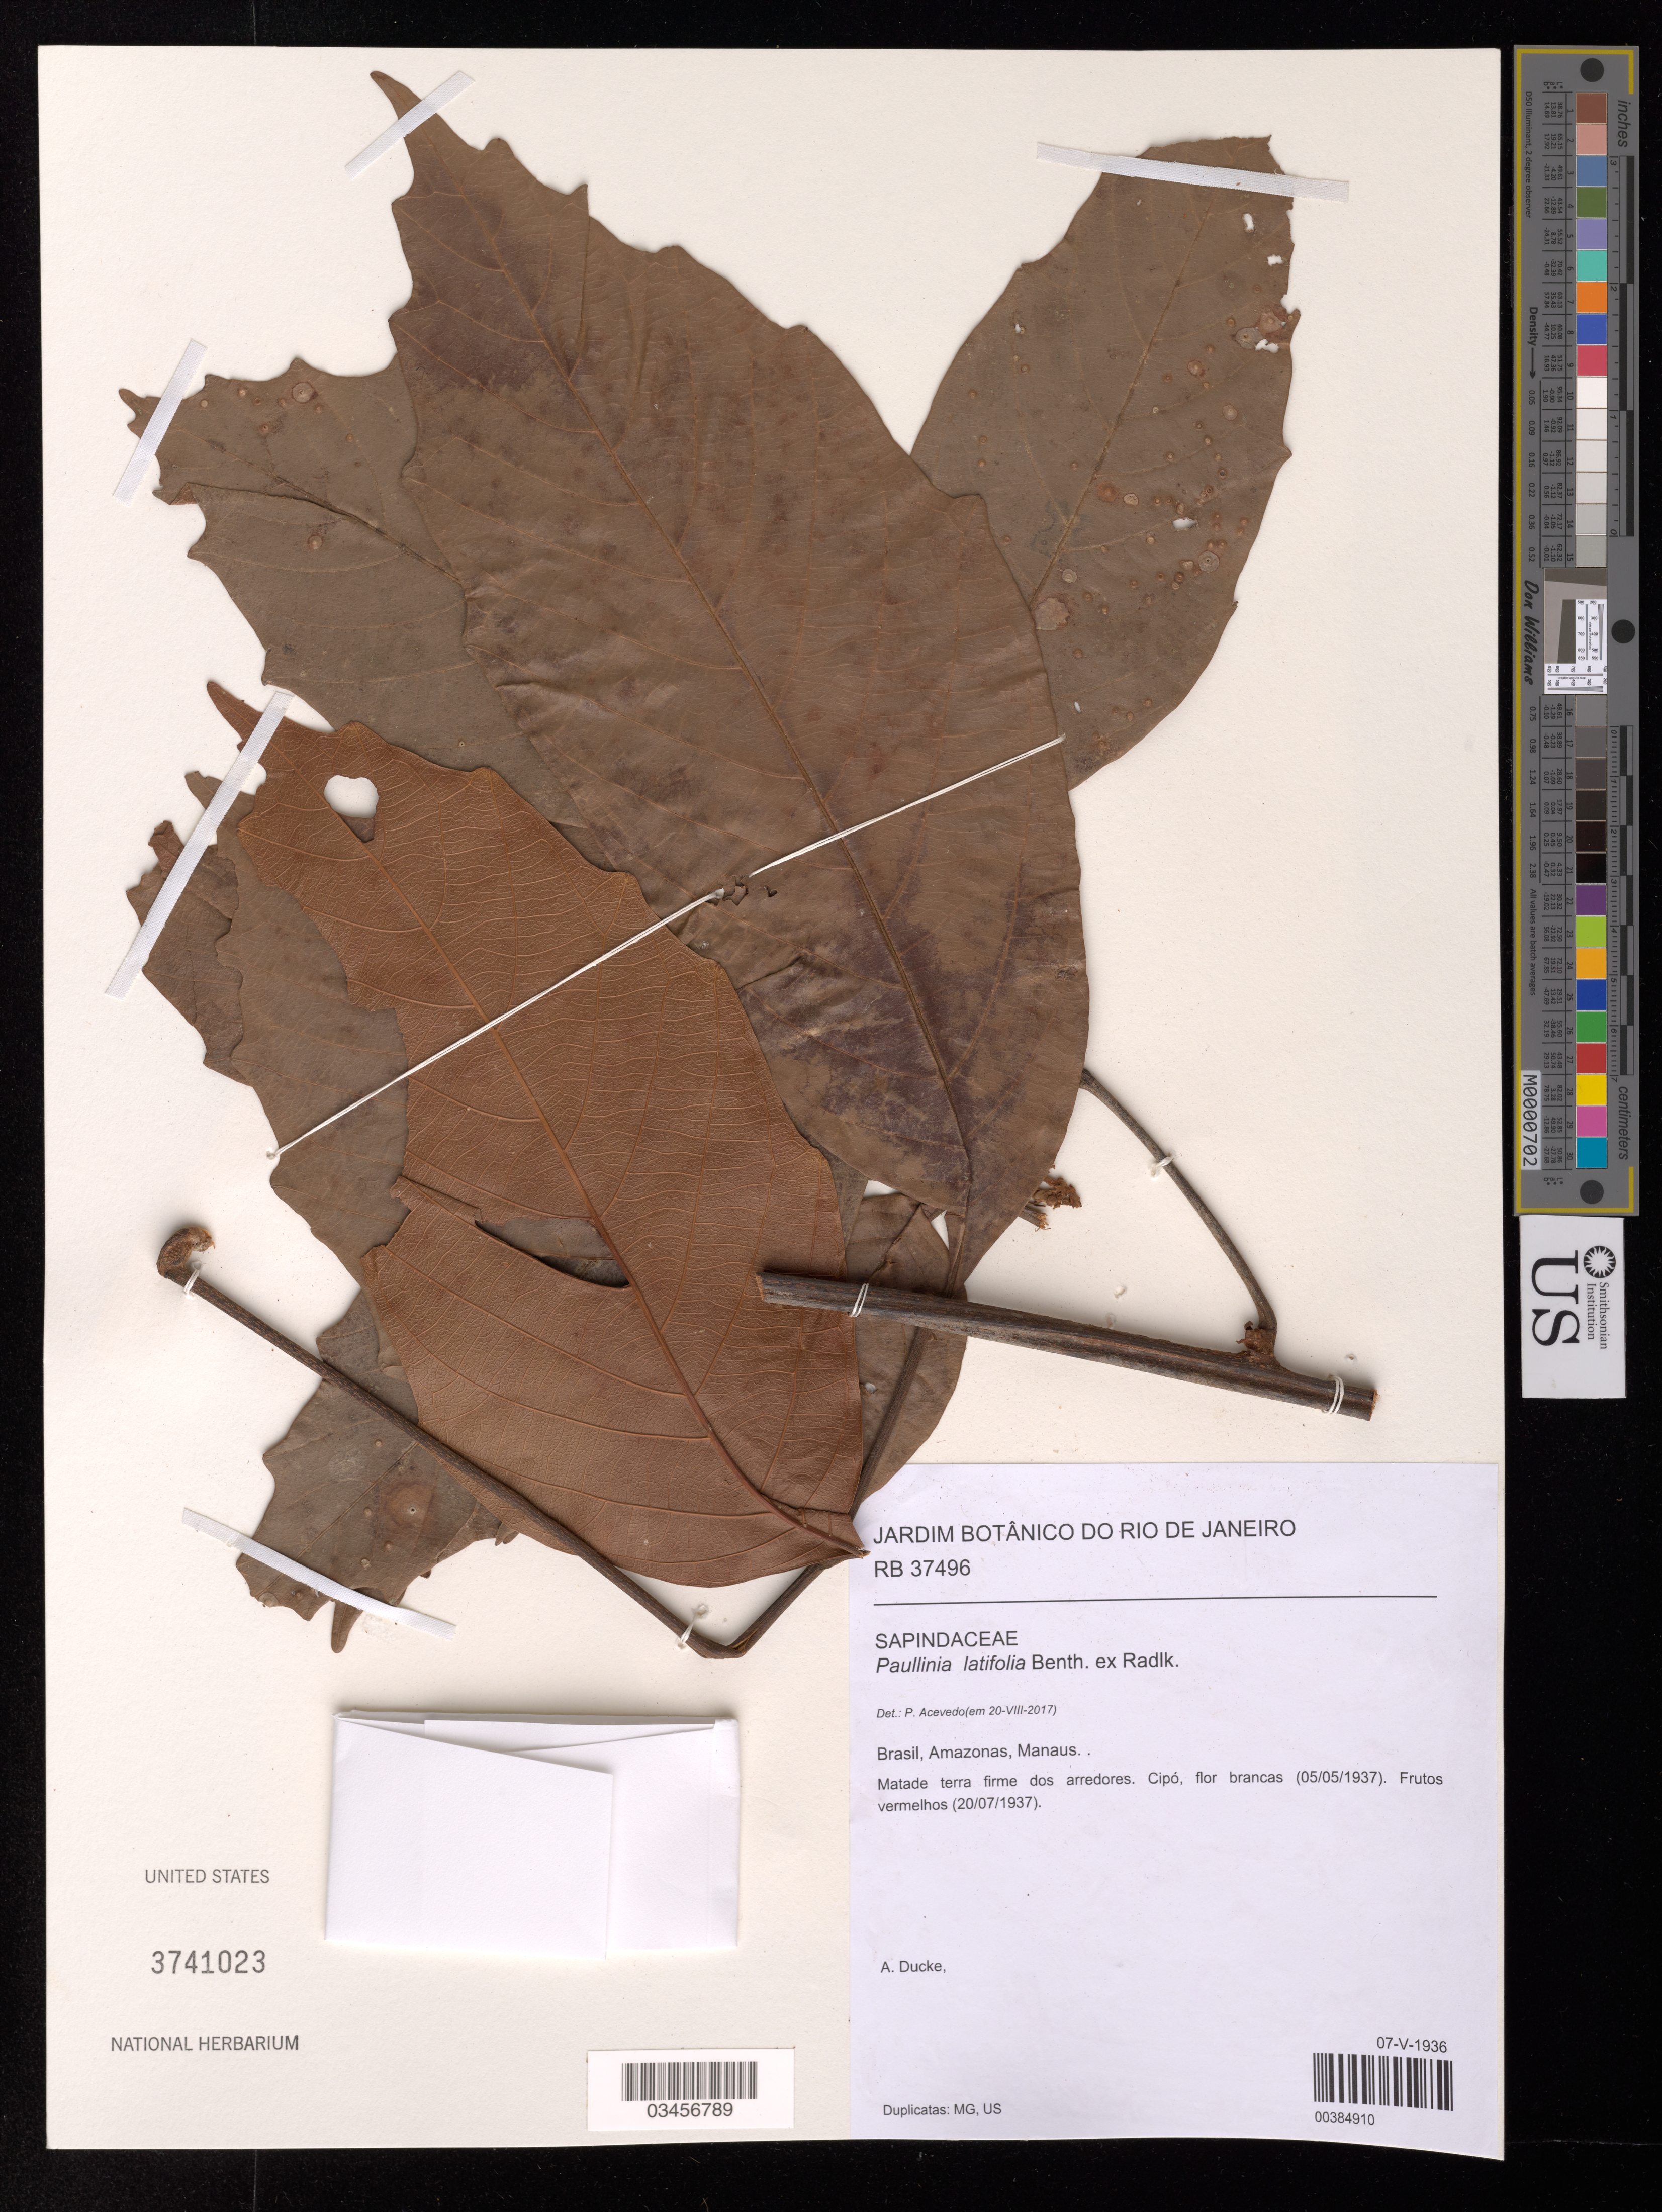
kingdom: Plantae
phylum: Tracheophyta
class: Magnoliopsida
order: Sapindales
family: Sapindaceae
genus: Paullinia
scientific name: Paullinia latifolia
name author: Benth. ex Radlk.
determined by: Acevedo-Rodríguez, P., (BOT), Smithsonian Institution - National Museum of Natural History (UNITED STATES)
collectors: A. Ducke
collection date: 1936-05-07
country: Brazil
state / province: Amazonas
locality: Manaus.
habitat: Matade terra firme dos arredores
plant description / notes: RB #37496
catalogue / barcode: US 3741023